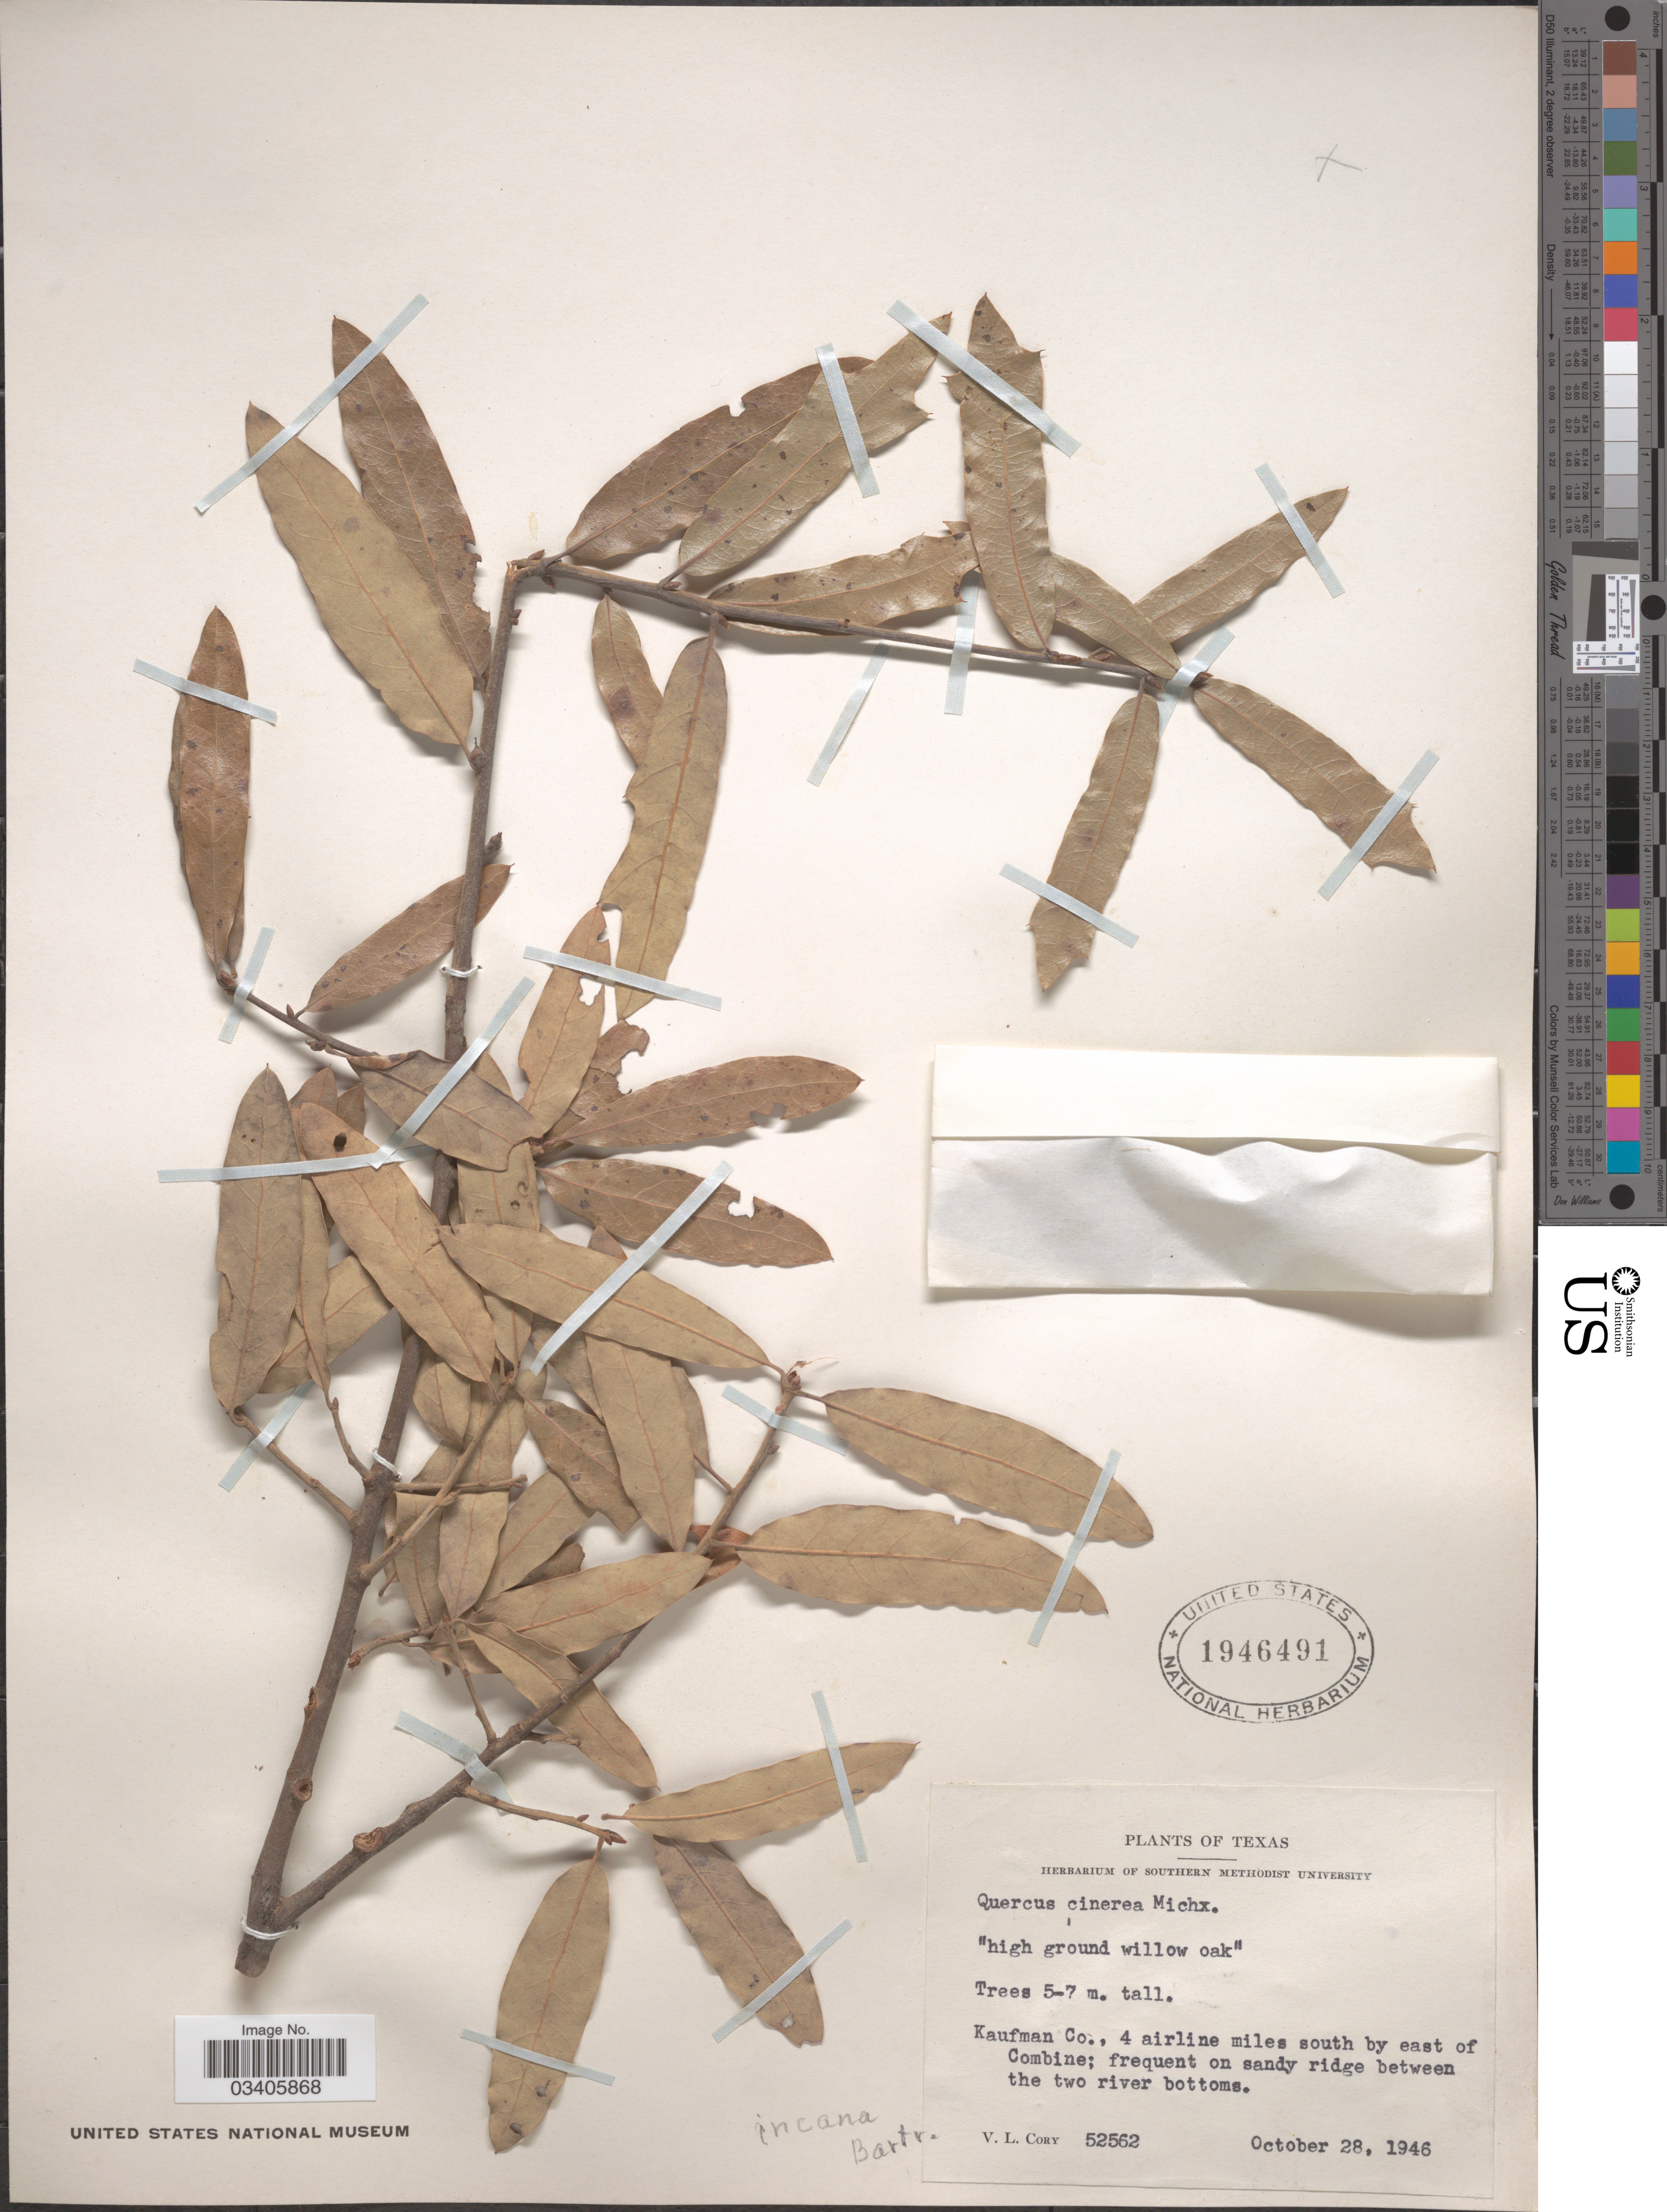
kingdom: Plantae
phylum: Tracheophyta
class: Magnoliopsida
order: Fagales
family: Fagaceae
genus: Quercus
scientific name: Quercus incana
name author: W. Bartram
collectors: V. Cory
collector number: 52562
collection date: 1946-10-28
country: United States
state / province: Texas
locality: Kaufman Co., 4 airline miles south by east of Combine.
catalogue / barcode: US 1946491